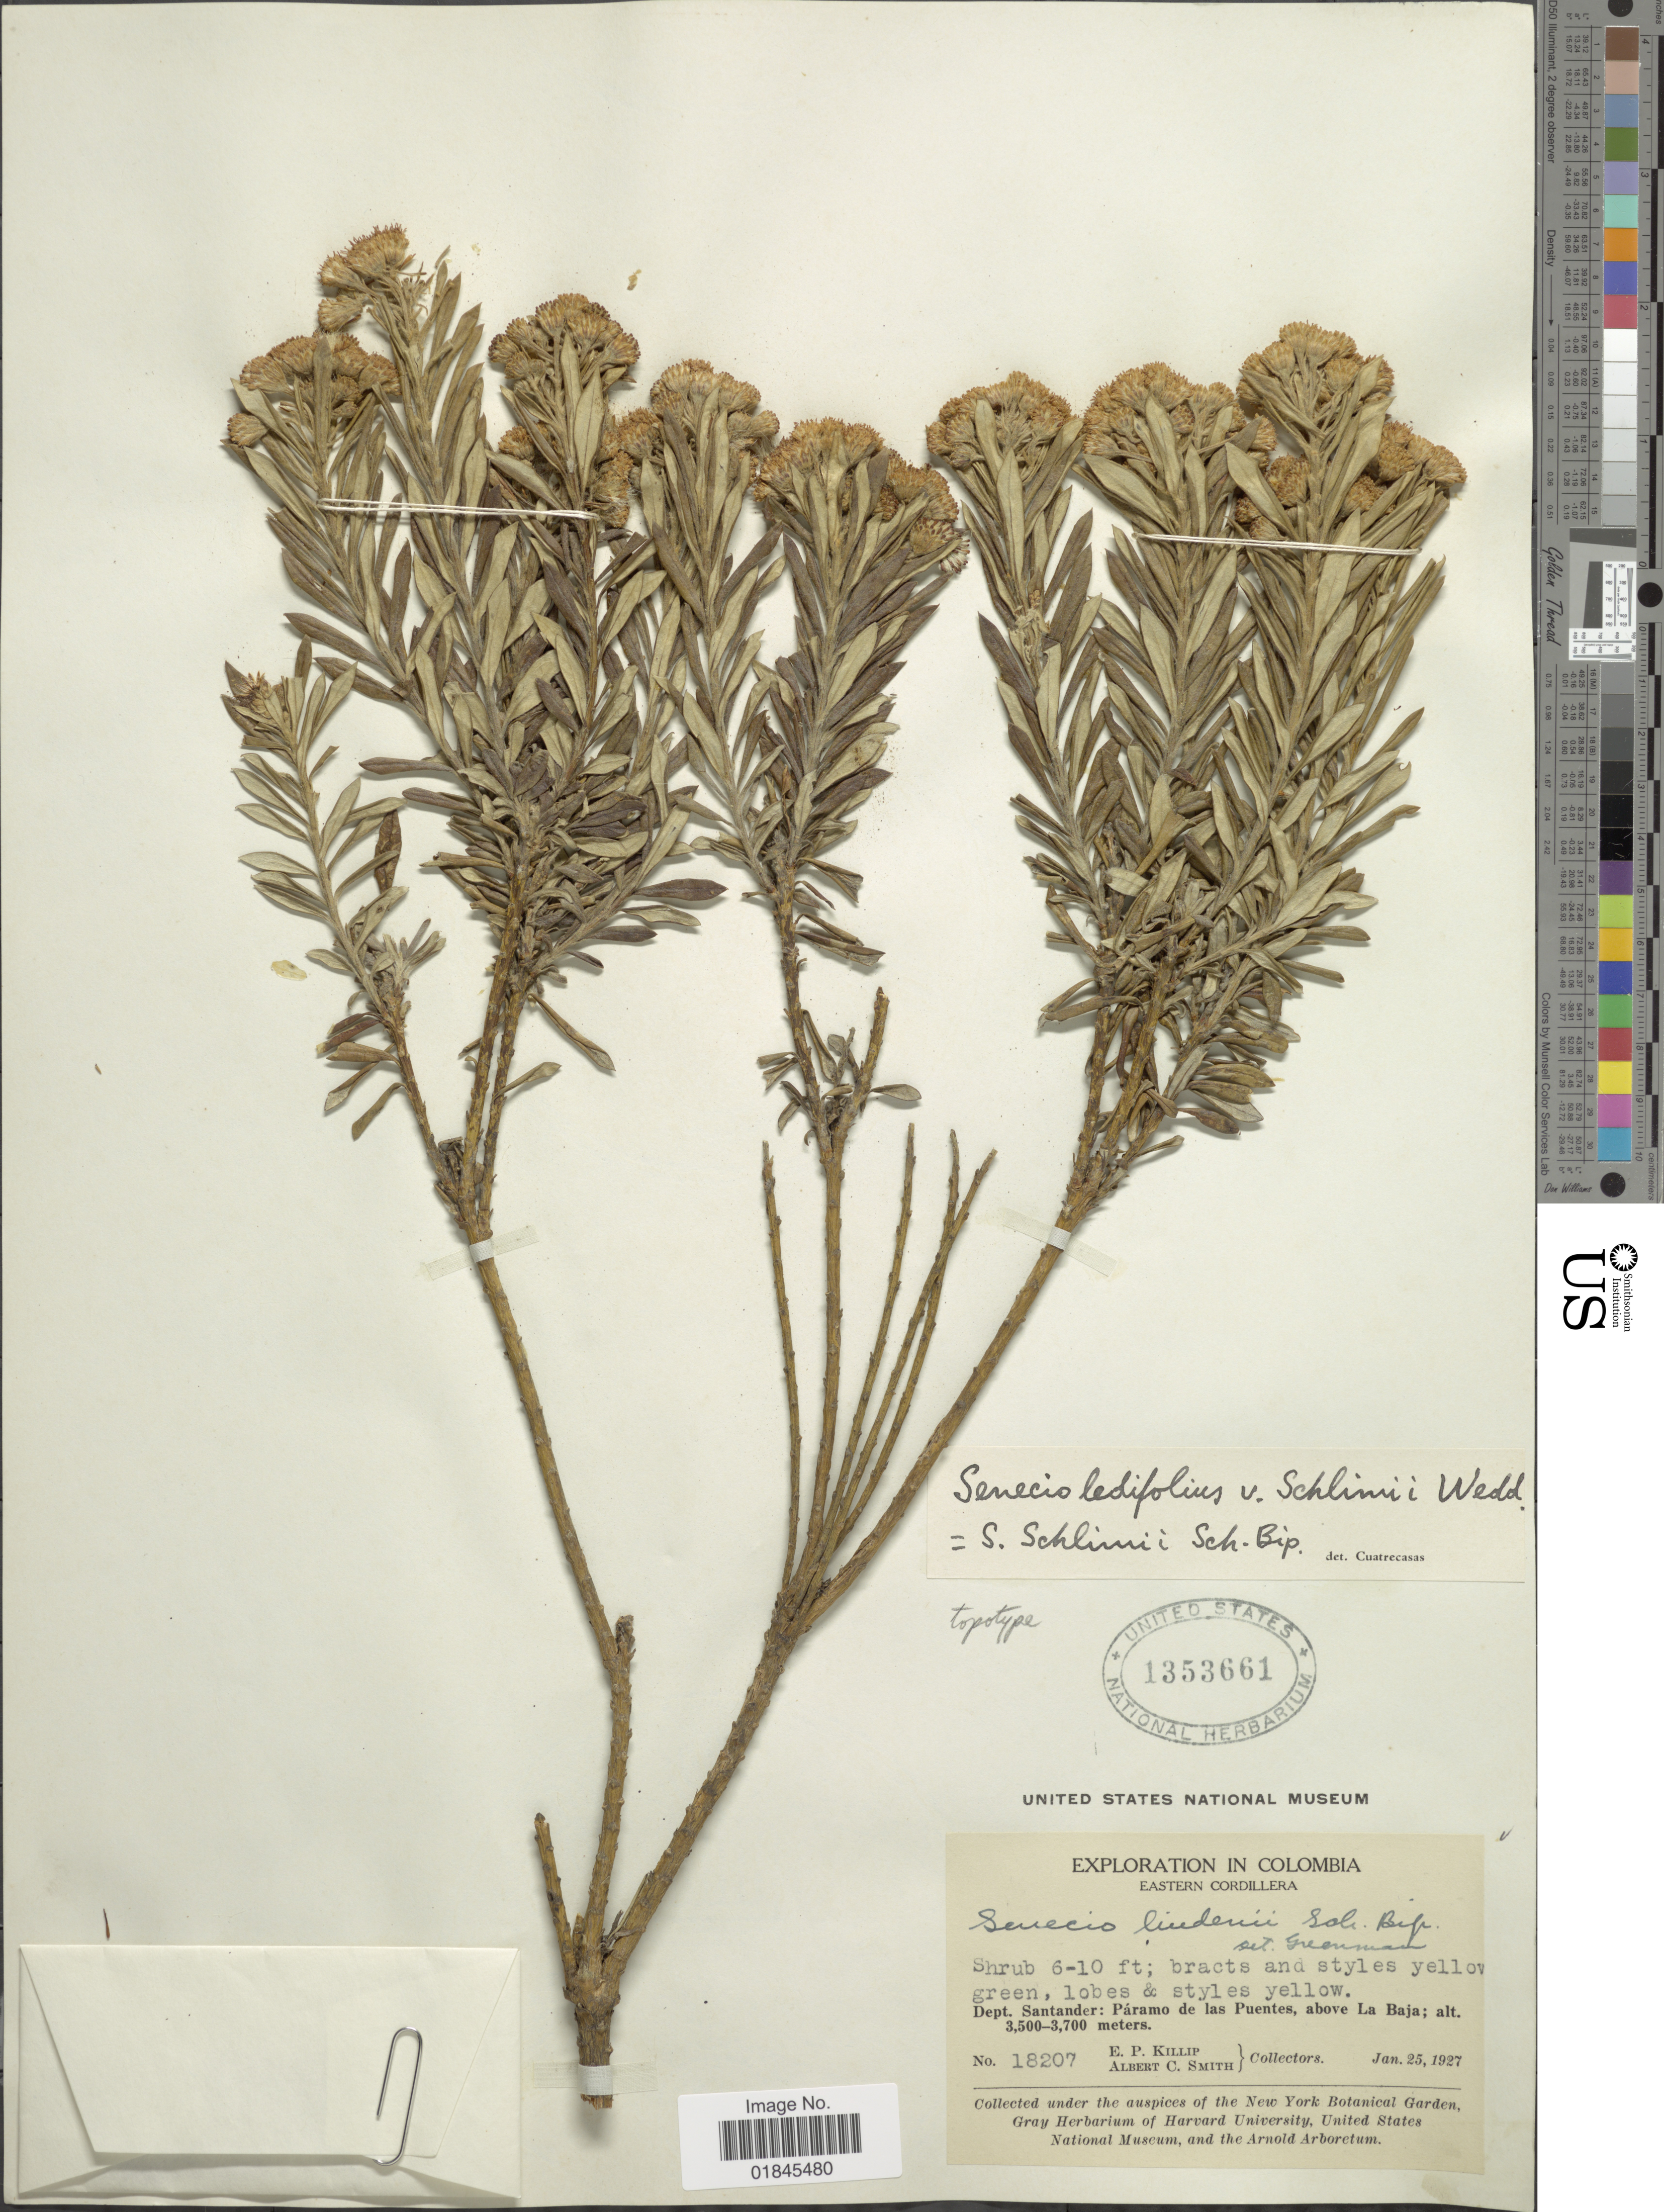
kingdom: Plantae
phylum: Tracheophyta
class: Magnoliopsida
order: Asterales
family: Asteraceae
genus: Pentacalia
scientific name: Pentacalia ledifolia subsp. schlimii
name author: (Wedd.) Cuatrec.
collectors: E. P. Killip & A. C. Smith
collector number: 18207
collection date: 1927-01-25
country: Colombia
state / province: Santander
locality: Eastern Cordillera. Dept. Santander: Páramo de las Puentes, above La Baja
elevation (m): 3500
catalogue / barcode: US 1353661